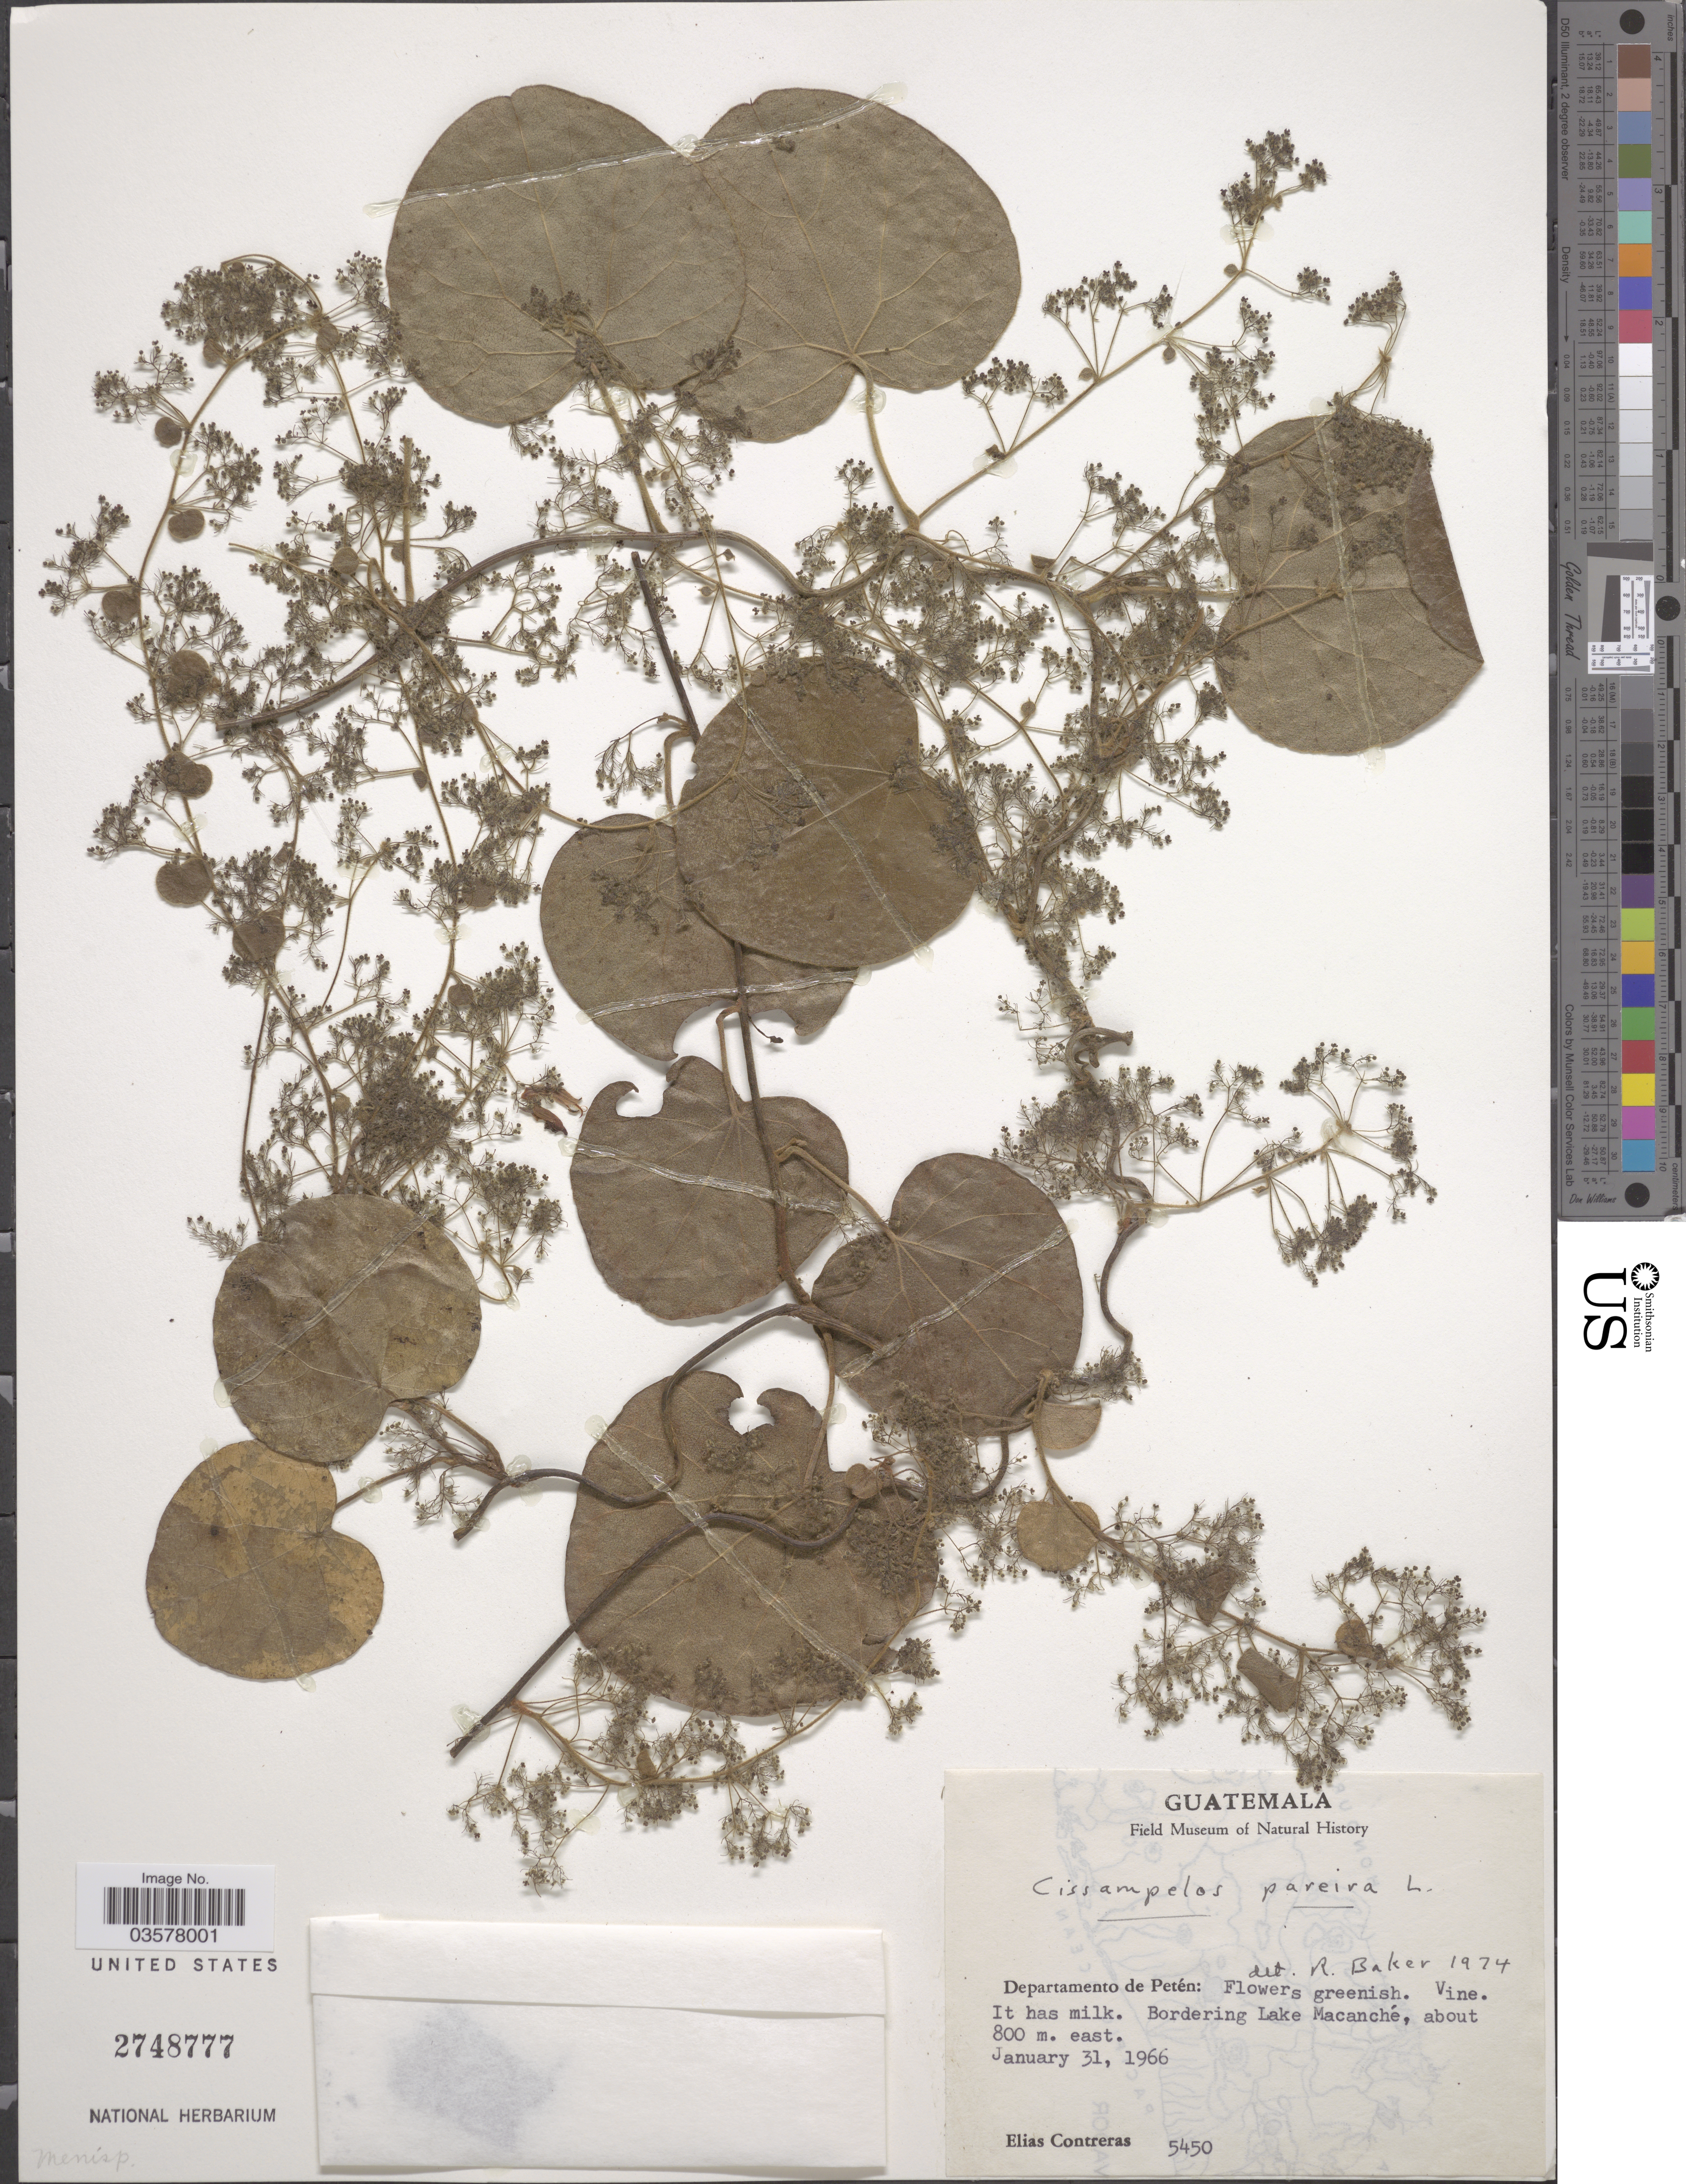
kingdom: Plantae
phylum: Tracheophyta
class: Magnoliopsida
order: Ranunculales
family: Menispermaceae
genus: Cissampelos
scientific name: Cissampelos pareira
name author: L.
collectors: E. Contreras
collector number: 5450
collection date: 1966-01-31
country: Guatemala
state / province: El Peten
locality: Departamento de Petén: Bordering Lake Macanché, about 800 m. east.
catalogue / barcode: US 2748777